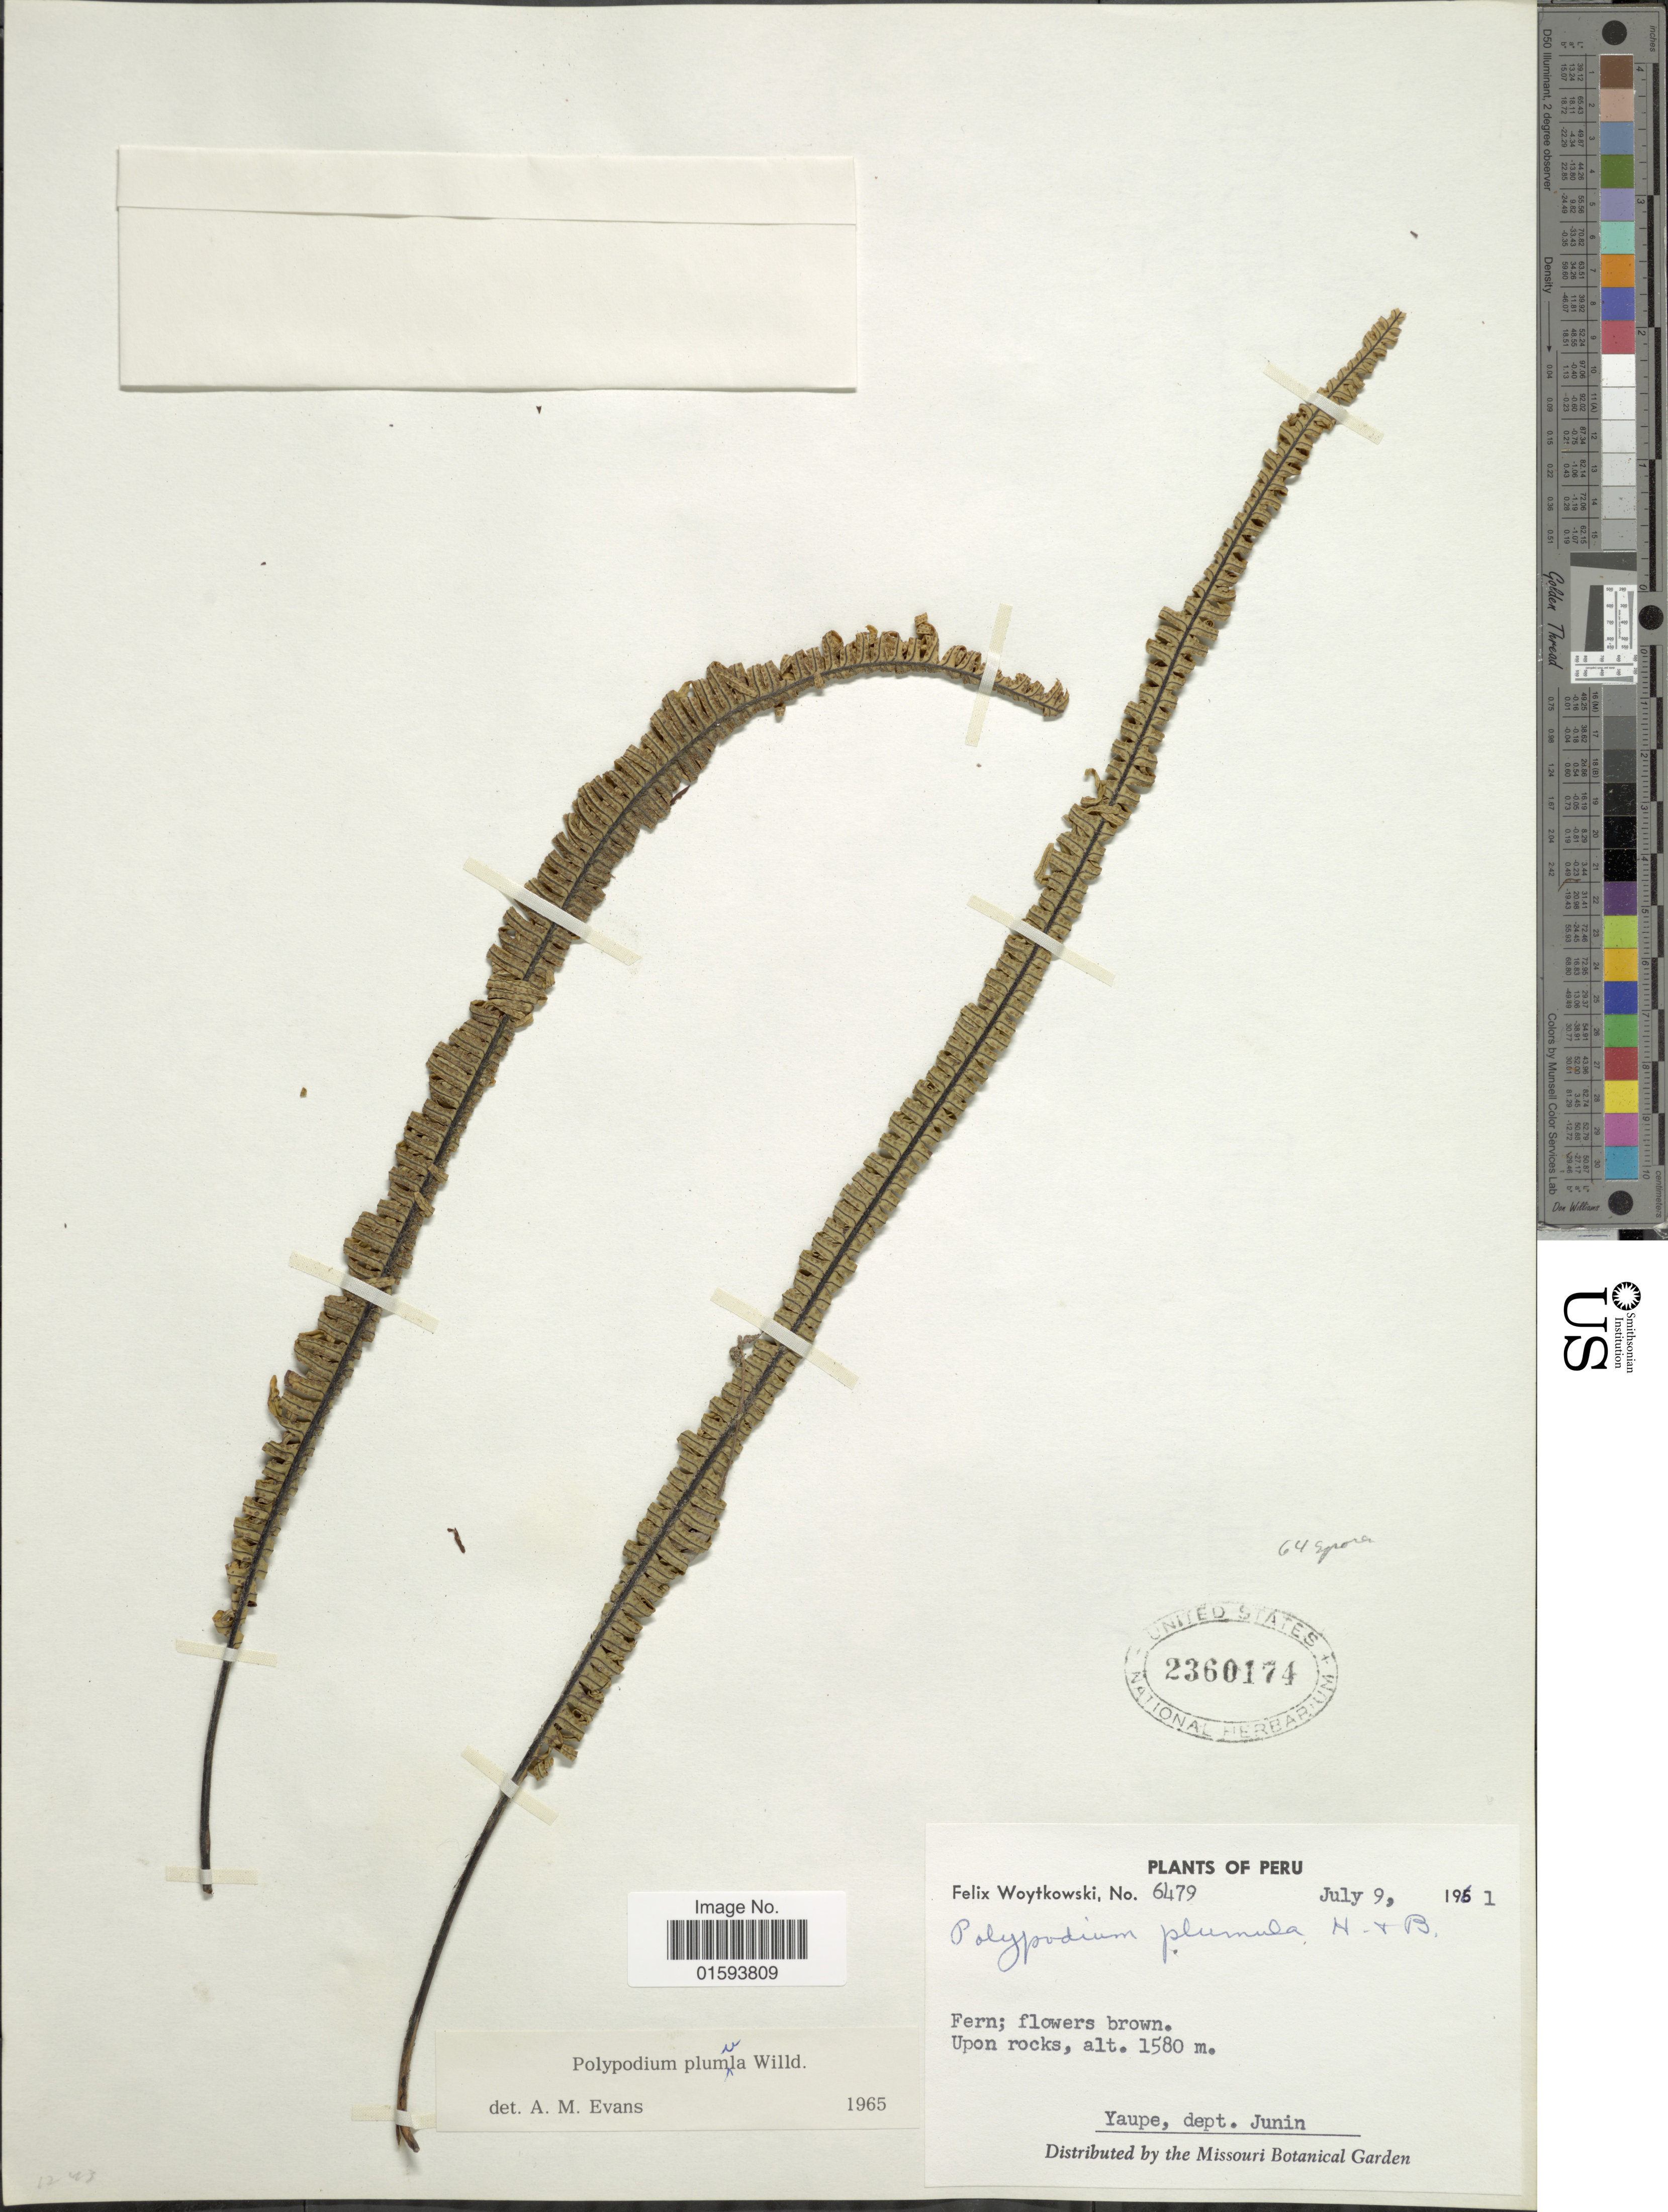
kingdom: Plantae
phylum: Tracheophyta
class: Polypodiopsida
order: Polypodiales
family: Polypodiaceae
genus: Pecluma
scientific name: Pecluma plumula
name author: (Humb. & Bonpl. ex Willd.) M.G. Price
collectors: F. Woytkowski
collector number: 6479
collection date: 1961-07-09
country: Peru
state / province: Junín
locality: Yaupe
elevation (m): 1580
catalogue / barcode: US 2360174